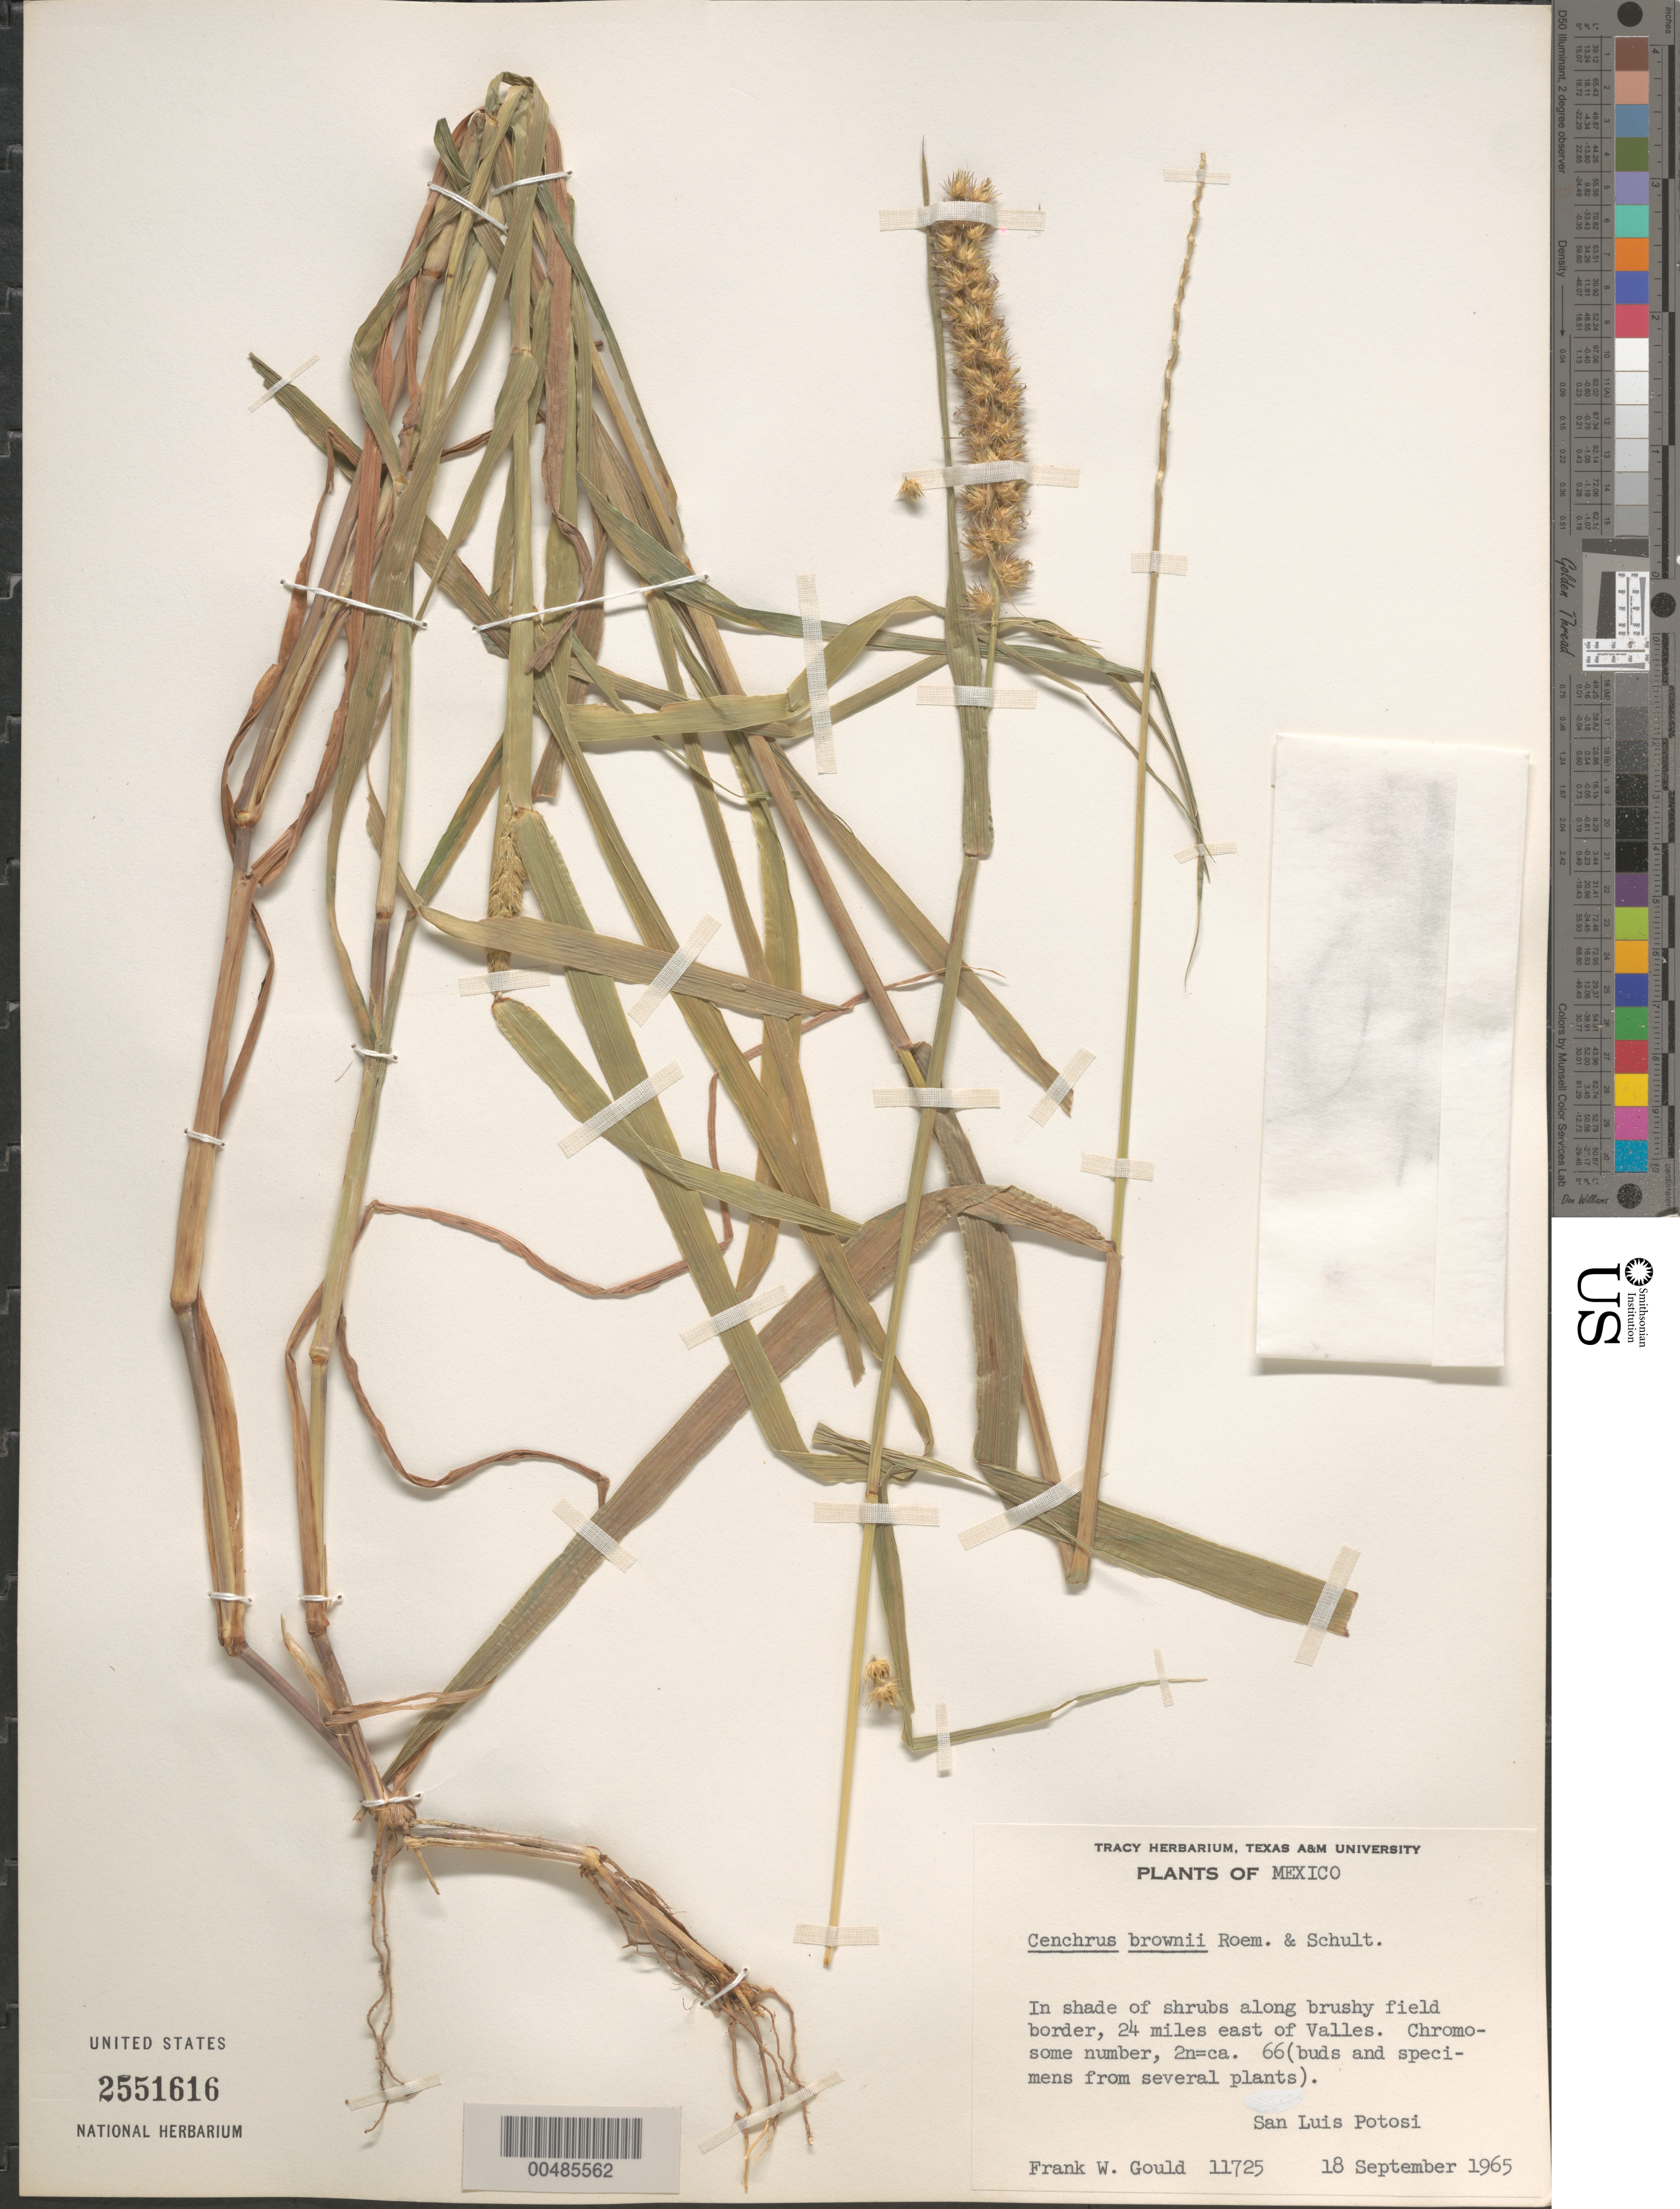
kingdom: Plantae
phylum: Tracheophyta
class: Liliopsida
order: Poales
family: Poaceae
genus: Cenchrus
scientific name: Cenchrus brownii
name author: Roem. & Schult.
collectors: F. W. Gould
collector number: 11725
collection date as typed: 18 Sep 1965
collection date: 1965-09-18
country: Mexico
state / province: San Luis Potosi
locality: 24 mi W of Valles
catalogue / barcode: US 2551616